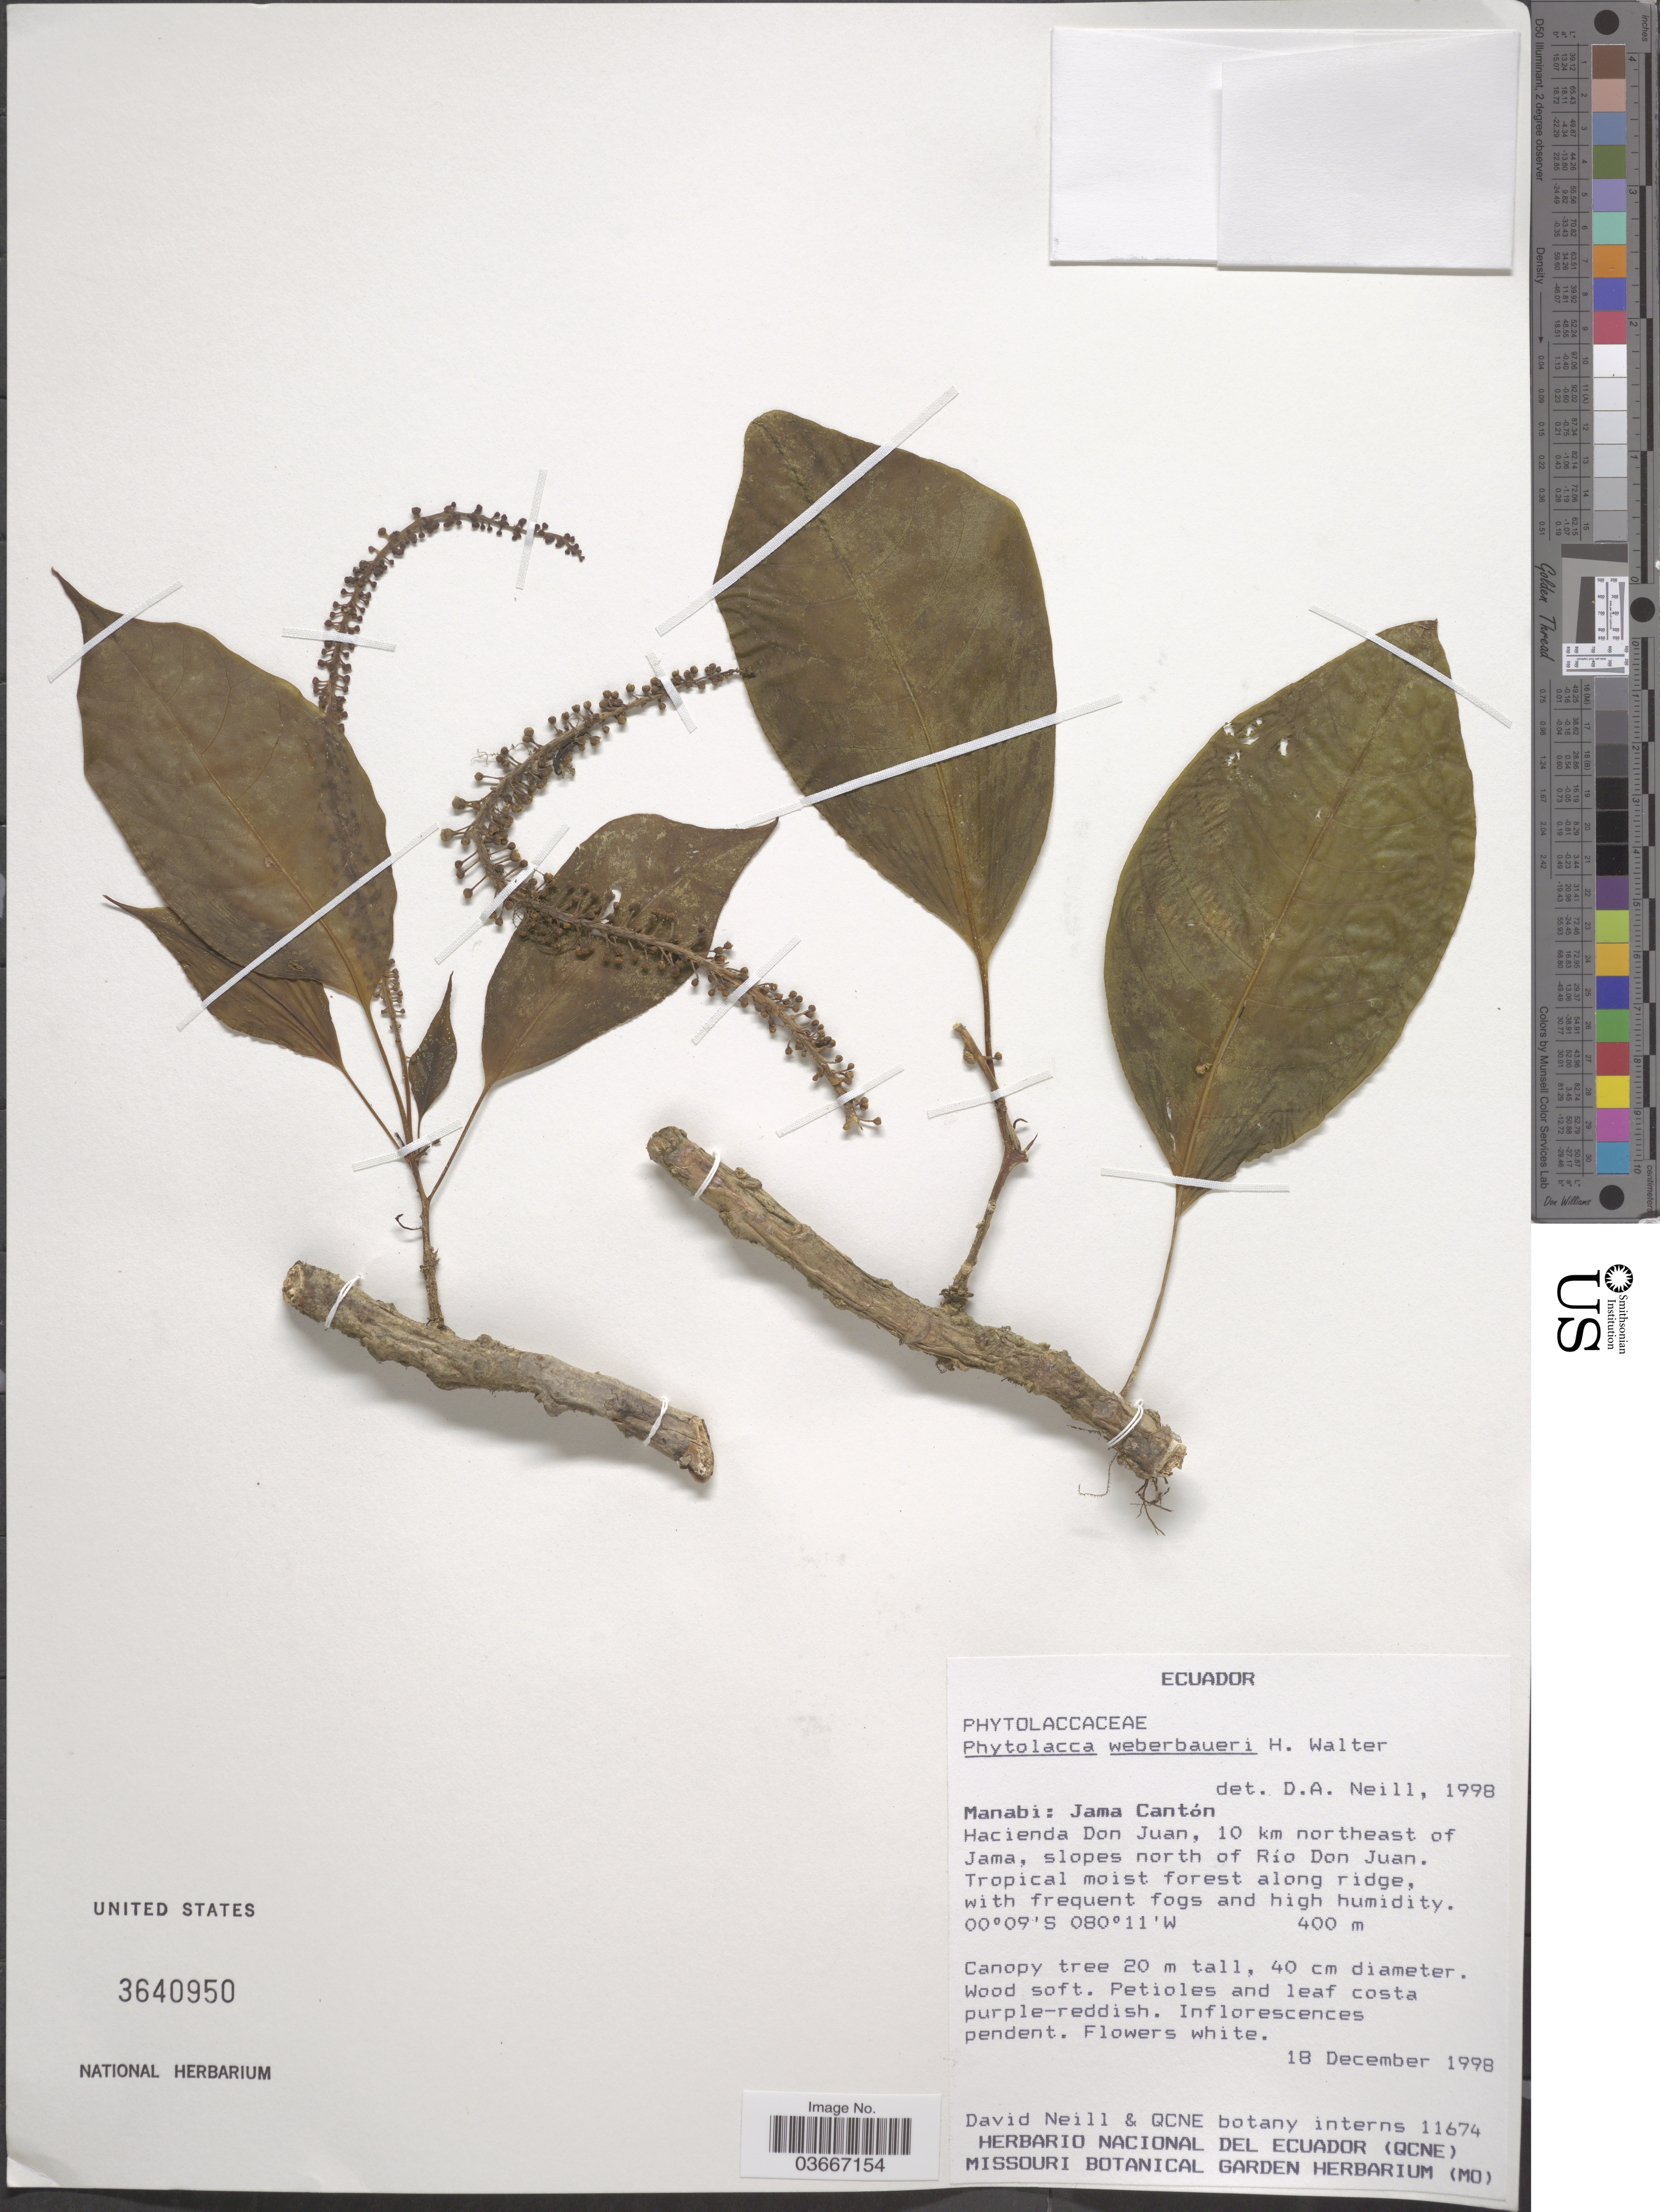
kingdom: Plantae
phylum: Tracheophyta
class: Magnoliopsida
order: Caryophyllales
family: Phytolaccaceae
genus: Phytolacca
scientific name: Phytolacca weberbaueri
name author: H. Walter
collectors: D. A. Neill & QCNE botany interns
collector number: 11674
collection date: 1998-12-18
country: Ecuador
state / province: Manabí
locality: Jama Cantón. Hacienda Don Juan, 10 km northeast of Jama, slopes north of Río Don Juan.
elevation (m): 400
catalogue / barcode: US 3640950